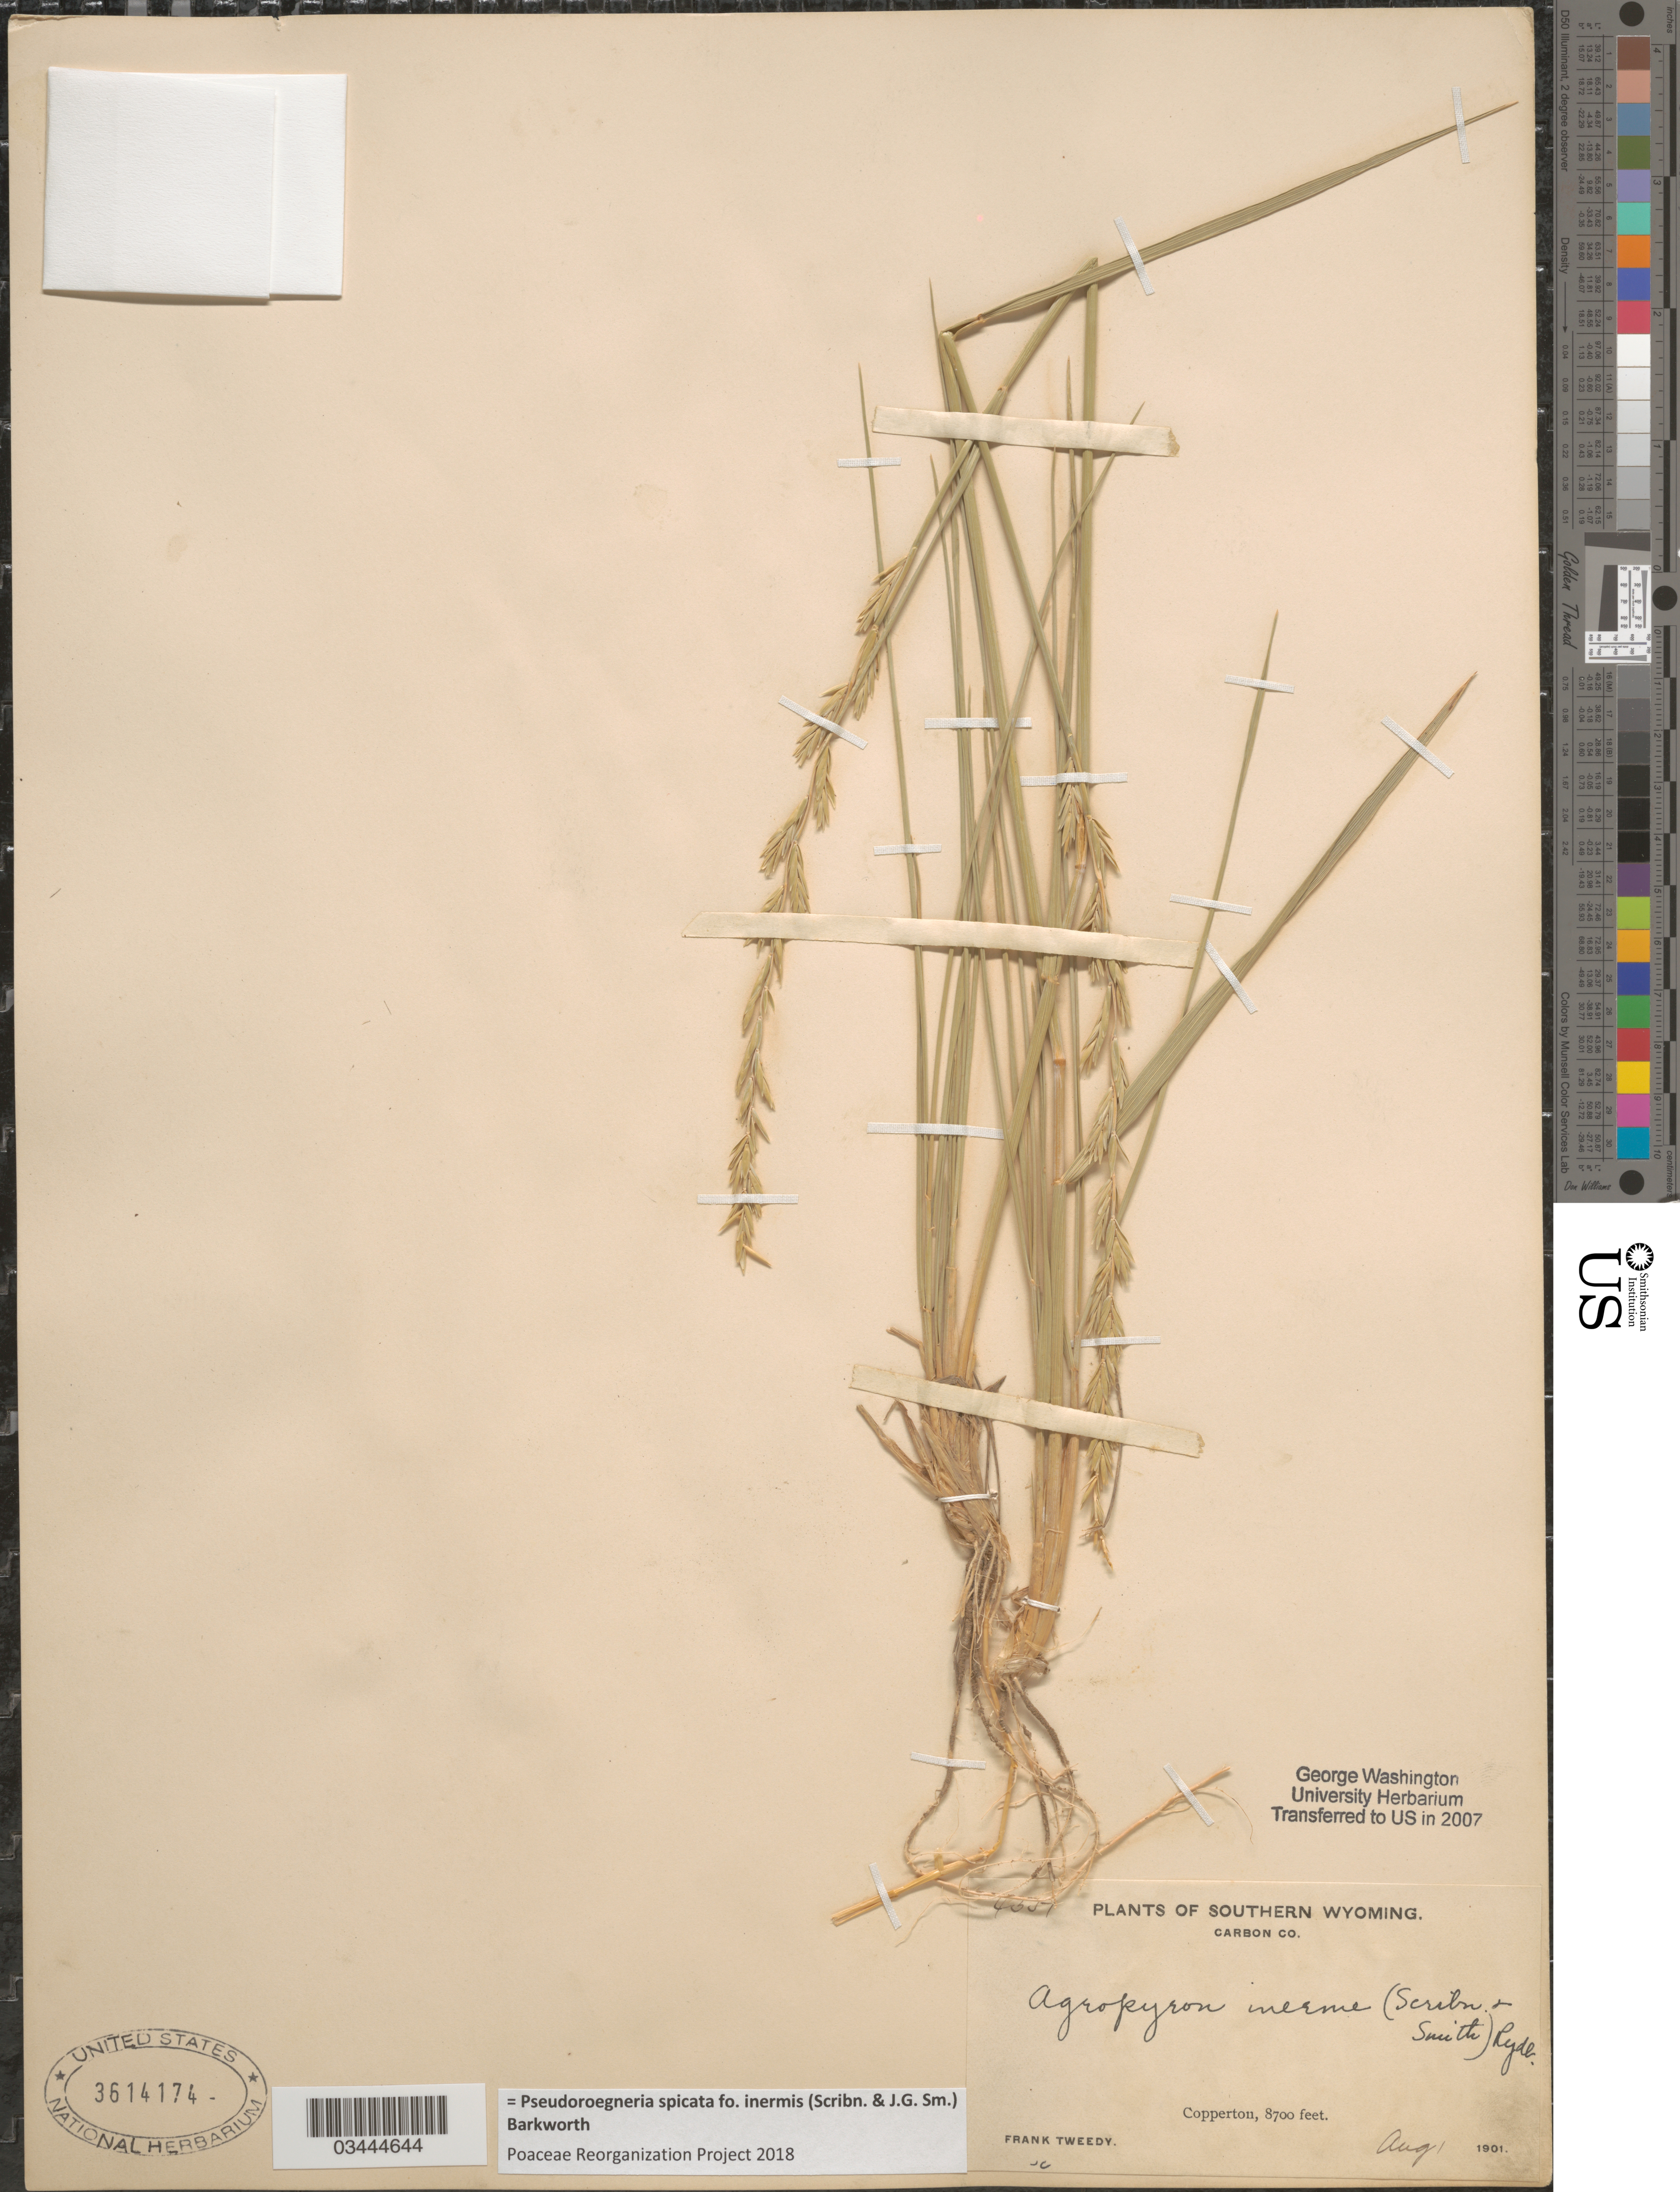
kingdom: Plantae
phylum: Tracheophyta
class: Liliopsida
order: Poales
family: Poaceae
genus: Pseudoroegneria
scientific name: Pseudoroegneria spicata f. inermis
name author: (Scribn. & J.G. Sm.) Barkworth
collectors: F. Tweedy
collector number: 4551*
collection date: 1901-08-01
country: United States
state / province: Wyoming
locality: Southern Wyoming. Carbon Co. Copperton.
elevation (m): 2652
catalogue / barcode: US 3614174